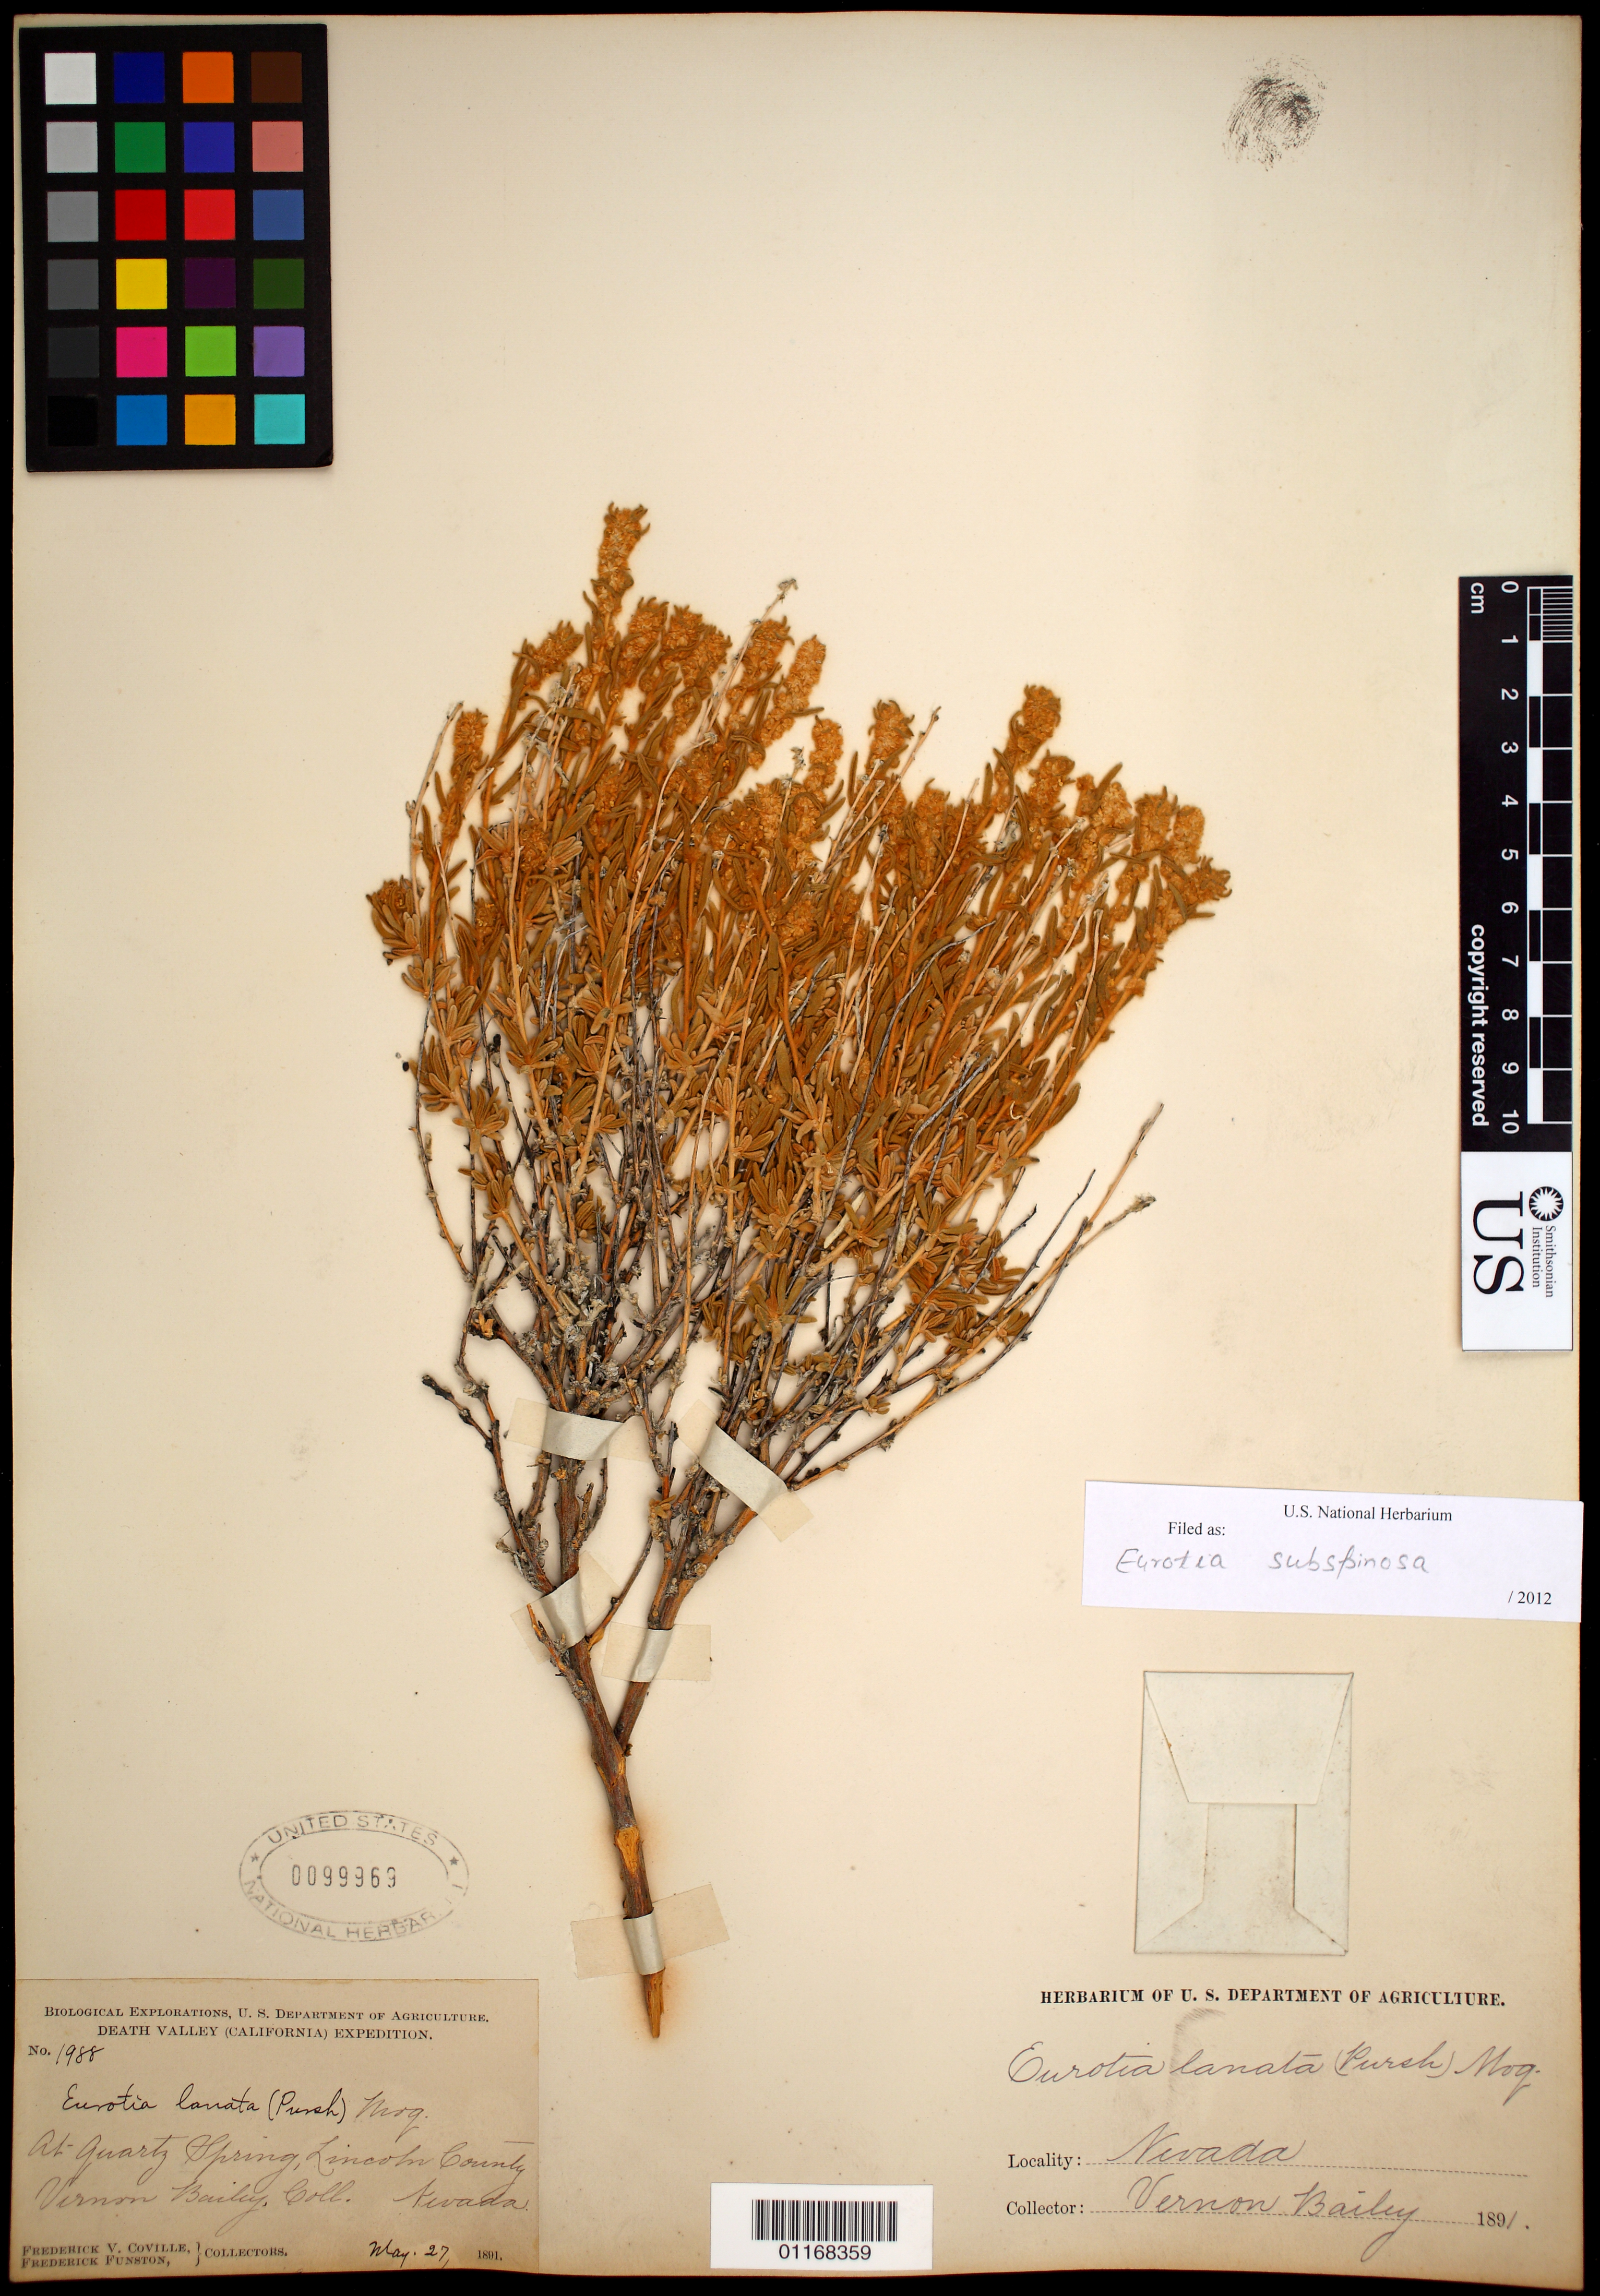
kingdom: Plantae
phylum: Tracheophyta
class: Magnoliopsida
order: Caryophyllales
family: Amaranthaceae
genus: Krascheninnikovia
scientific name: Krascheninnikovia lanata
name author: (Pursh) A. Meeuse & A.Smit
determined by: U.S. National Herbarium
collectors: V. O. Bailey, F. V. Coville & F. Funston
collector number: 1988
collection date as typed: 06 May 1891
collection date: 1891-05-06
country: United States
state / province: Nevada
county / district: Lincoln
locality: At Quartz Spring.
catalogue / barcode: US 99969